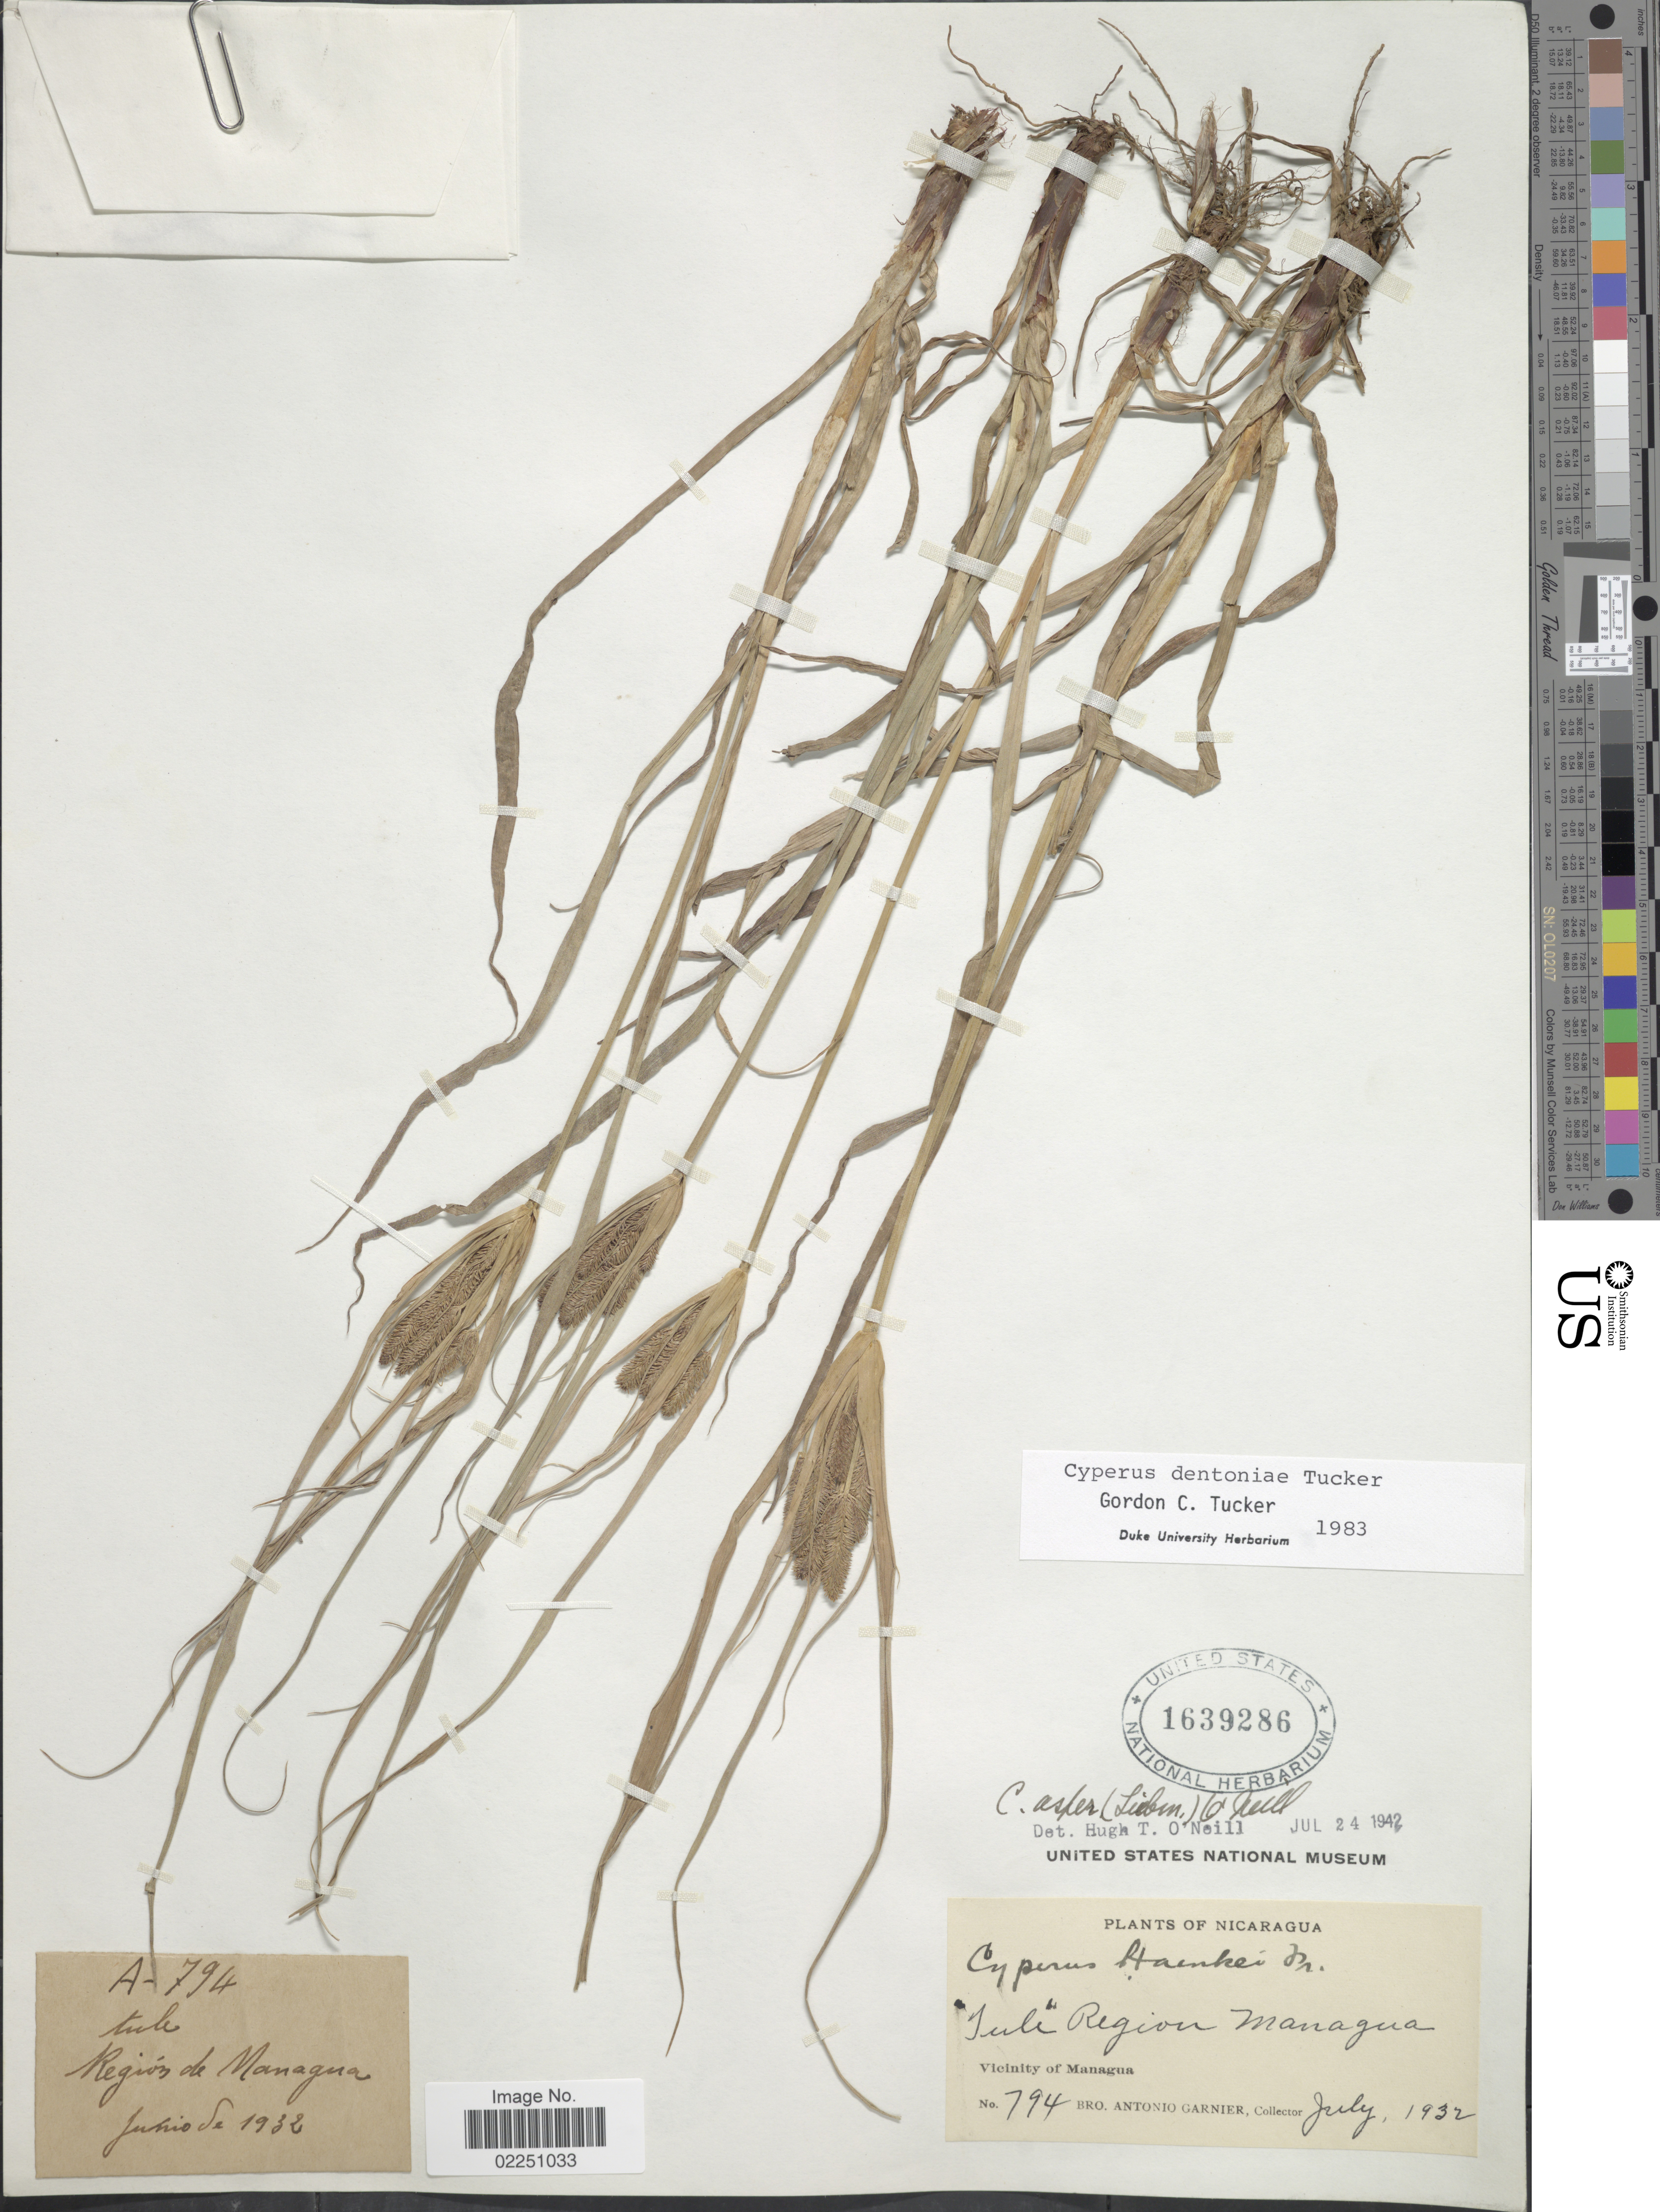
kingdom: Plantae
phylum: Tracheophyta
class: Liliopsida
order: Poales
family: Cyperaceae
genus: Cyperus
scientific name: Cyperus dentoniae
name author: G.C. Tucker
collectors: Bro. A. Garnier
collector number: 794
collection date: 1932-07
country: Nicaragua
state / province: Managua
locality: Tule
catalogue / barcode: US 1639286